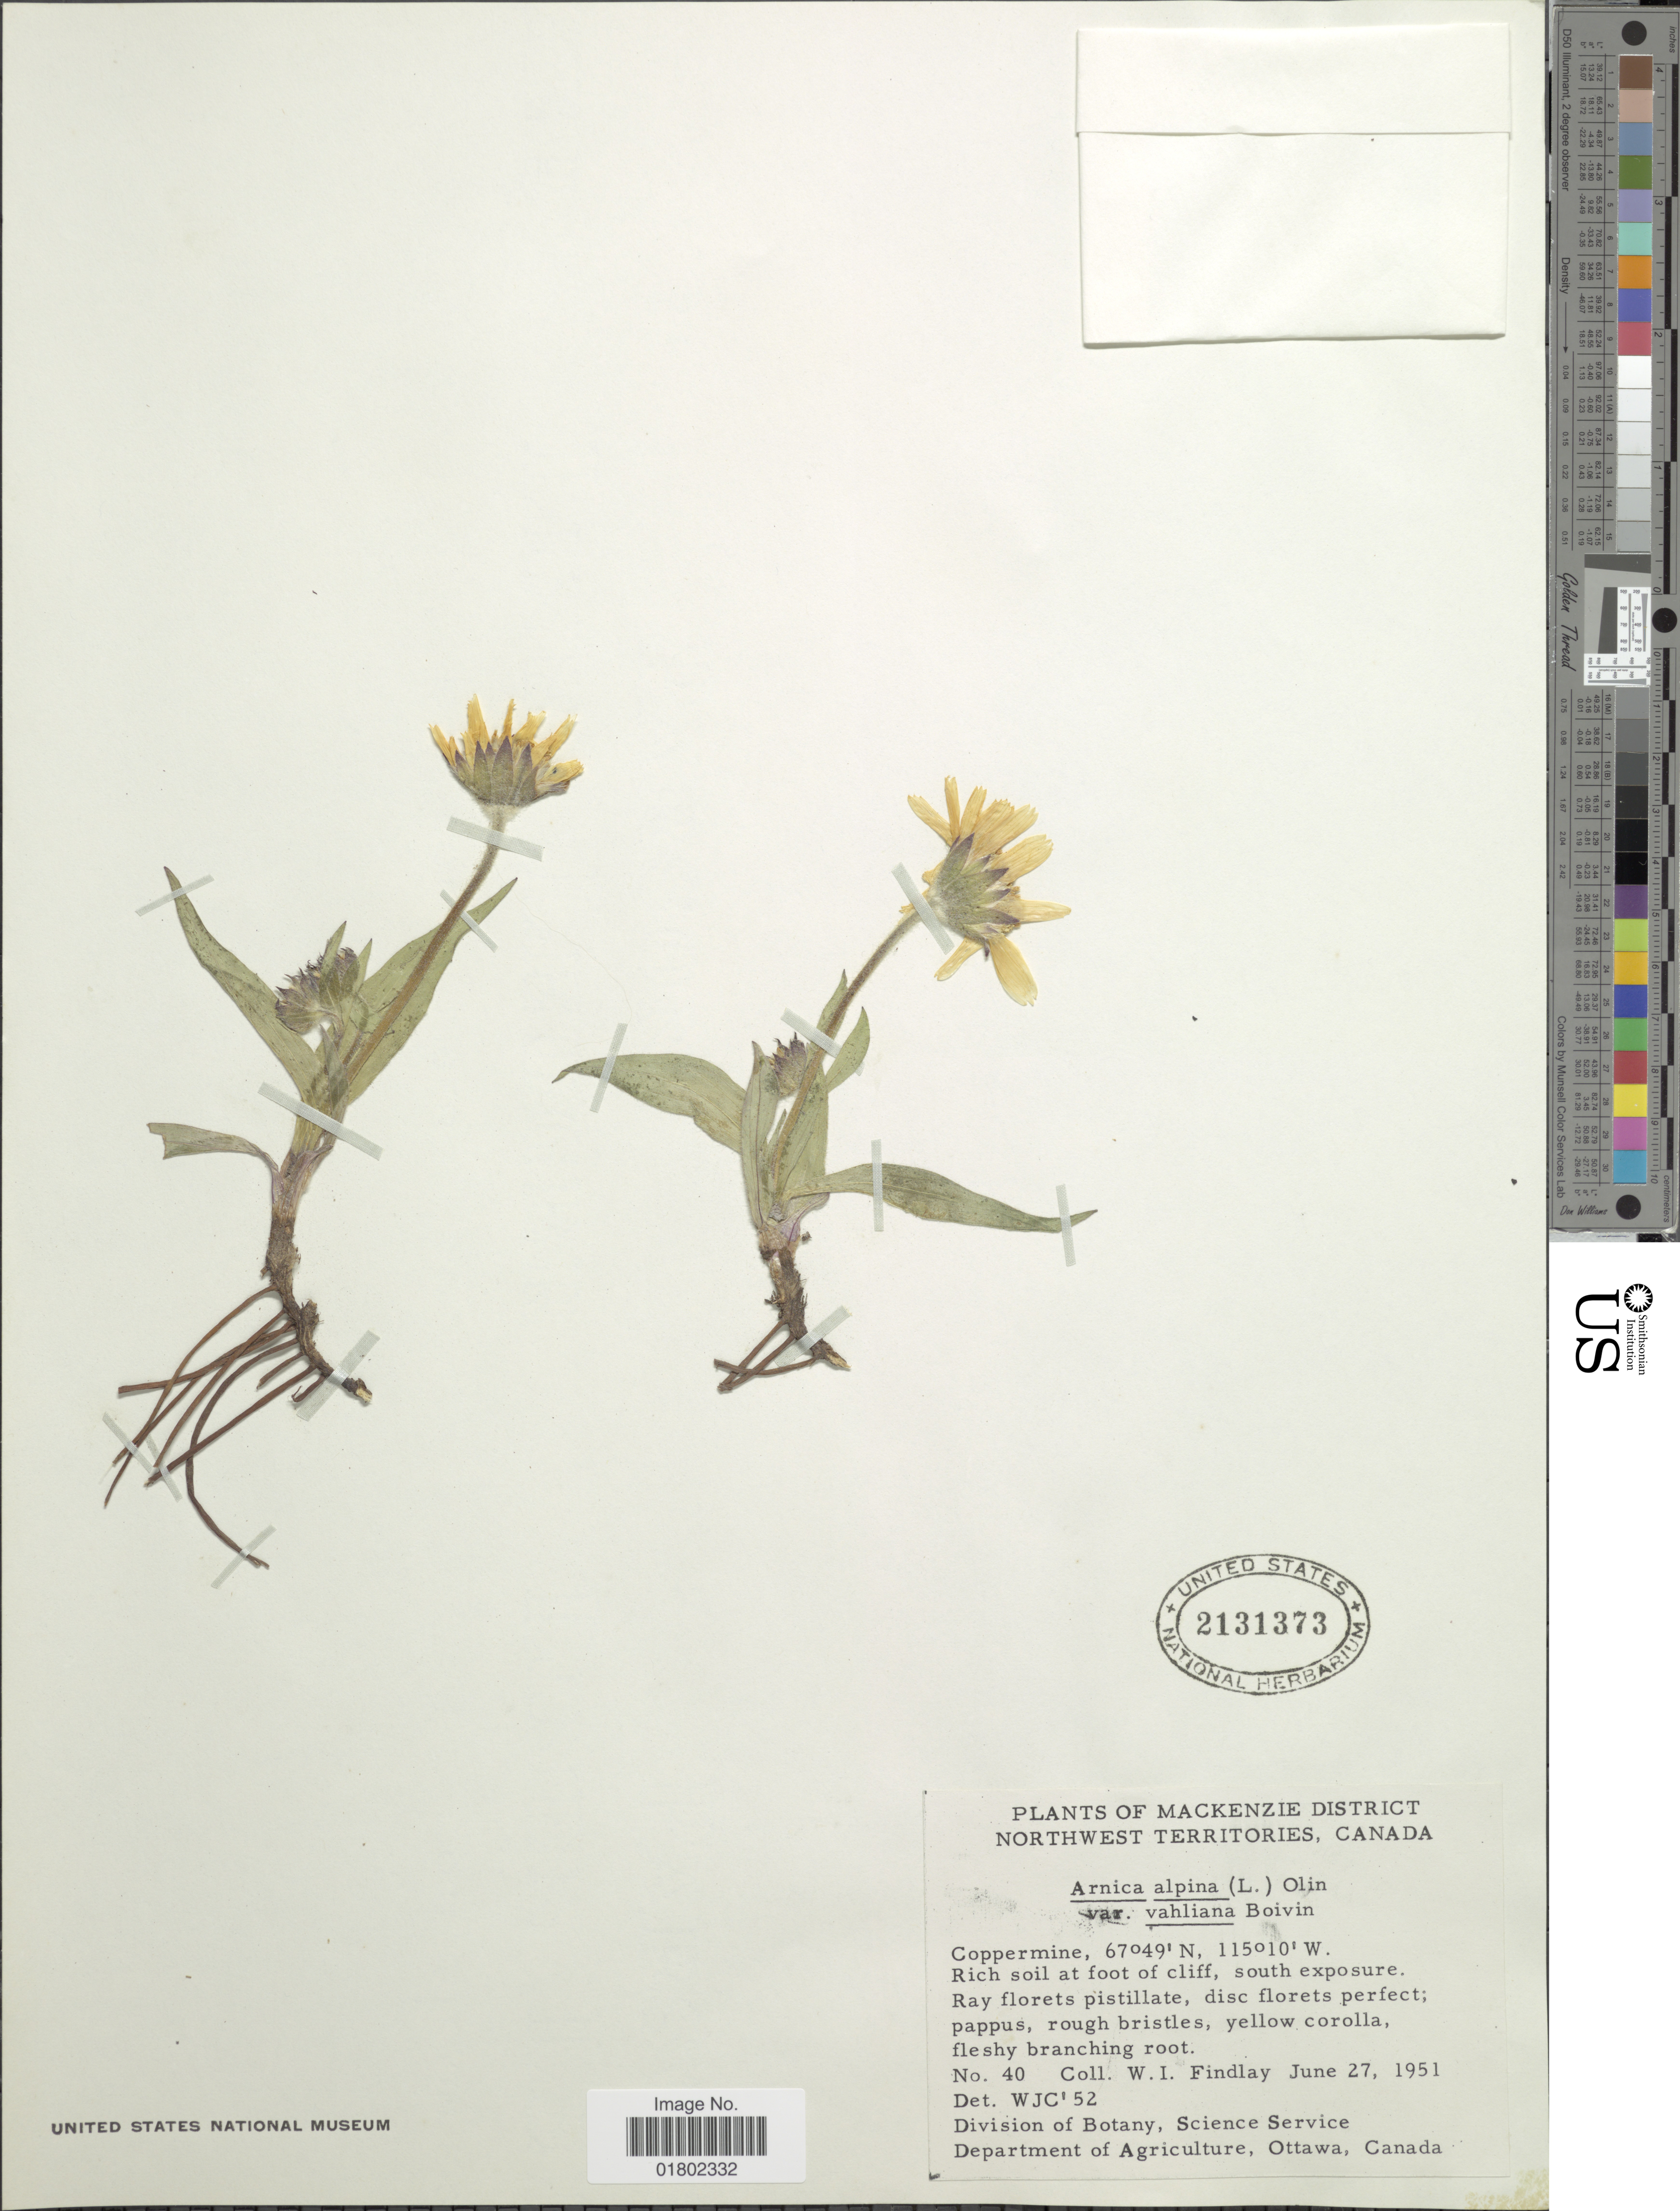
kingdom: Plantae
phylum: Tracheophyta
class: Magnoliopsida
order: Asterales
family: Asteraceae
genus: Arnica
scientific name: Arnica alpina var. vahliana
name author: B. Boivin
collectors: W. Findlay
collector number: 40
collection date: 1951-06-27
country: Canada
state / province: Northwest Territories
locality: Mackenzie District, Northwest Territories, Coppermine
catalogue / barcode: US 2131373